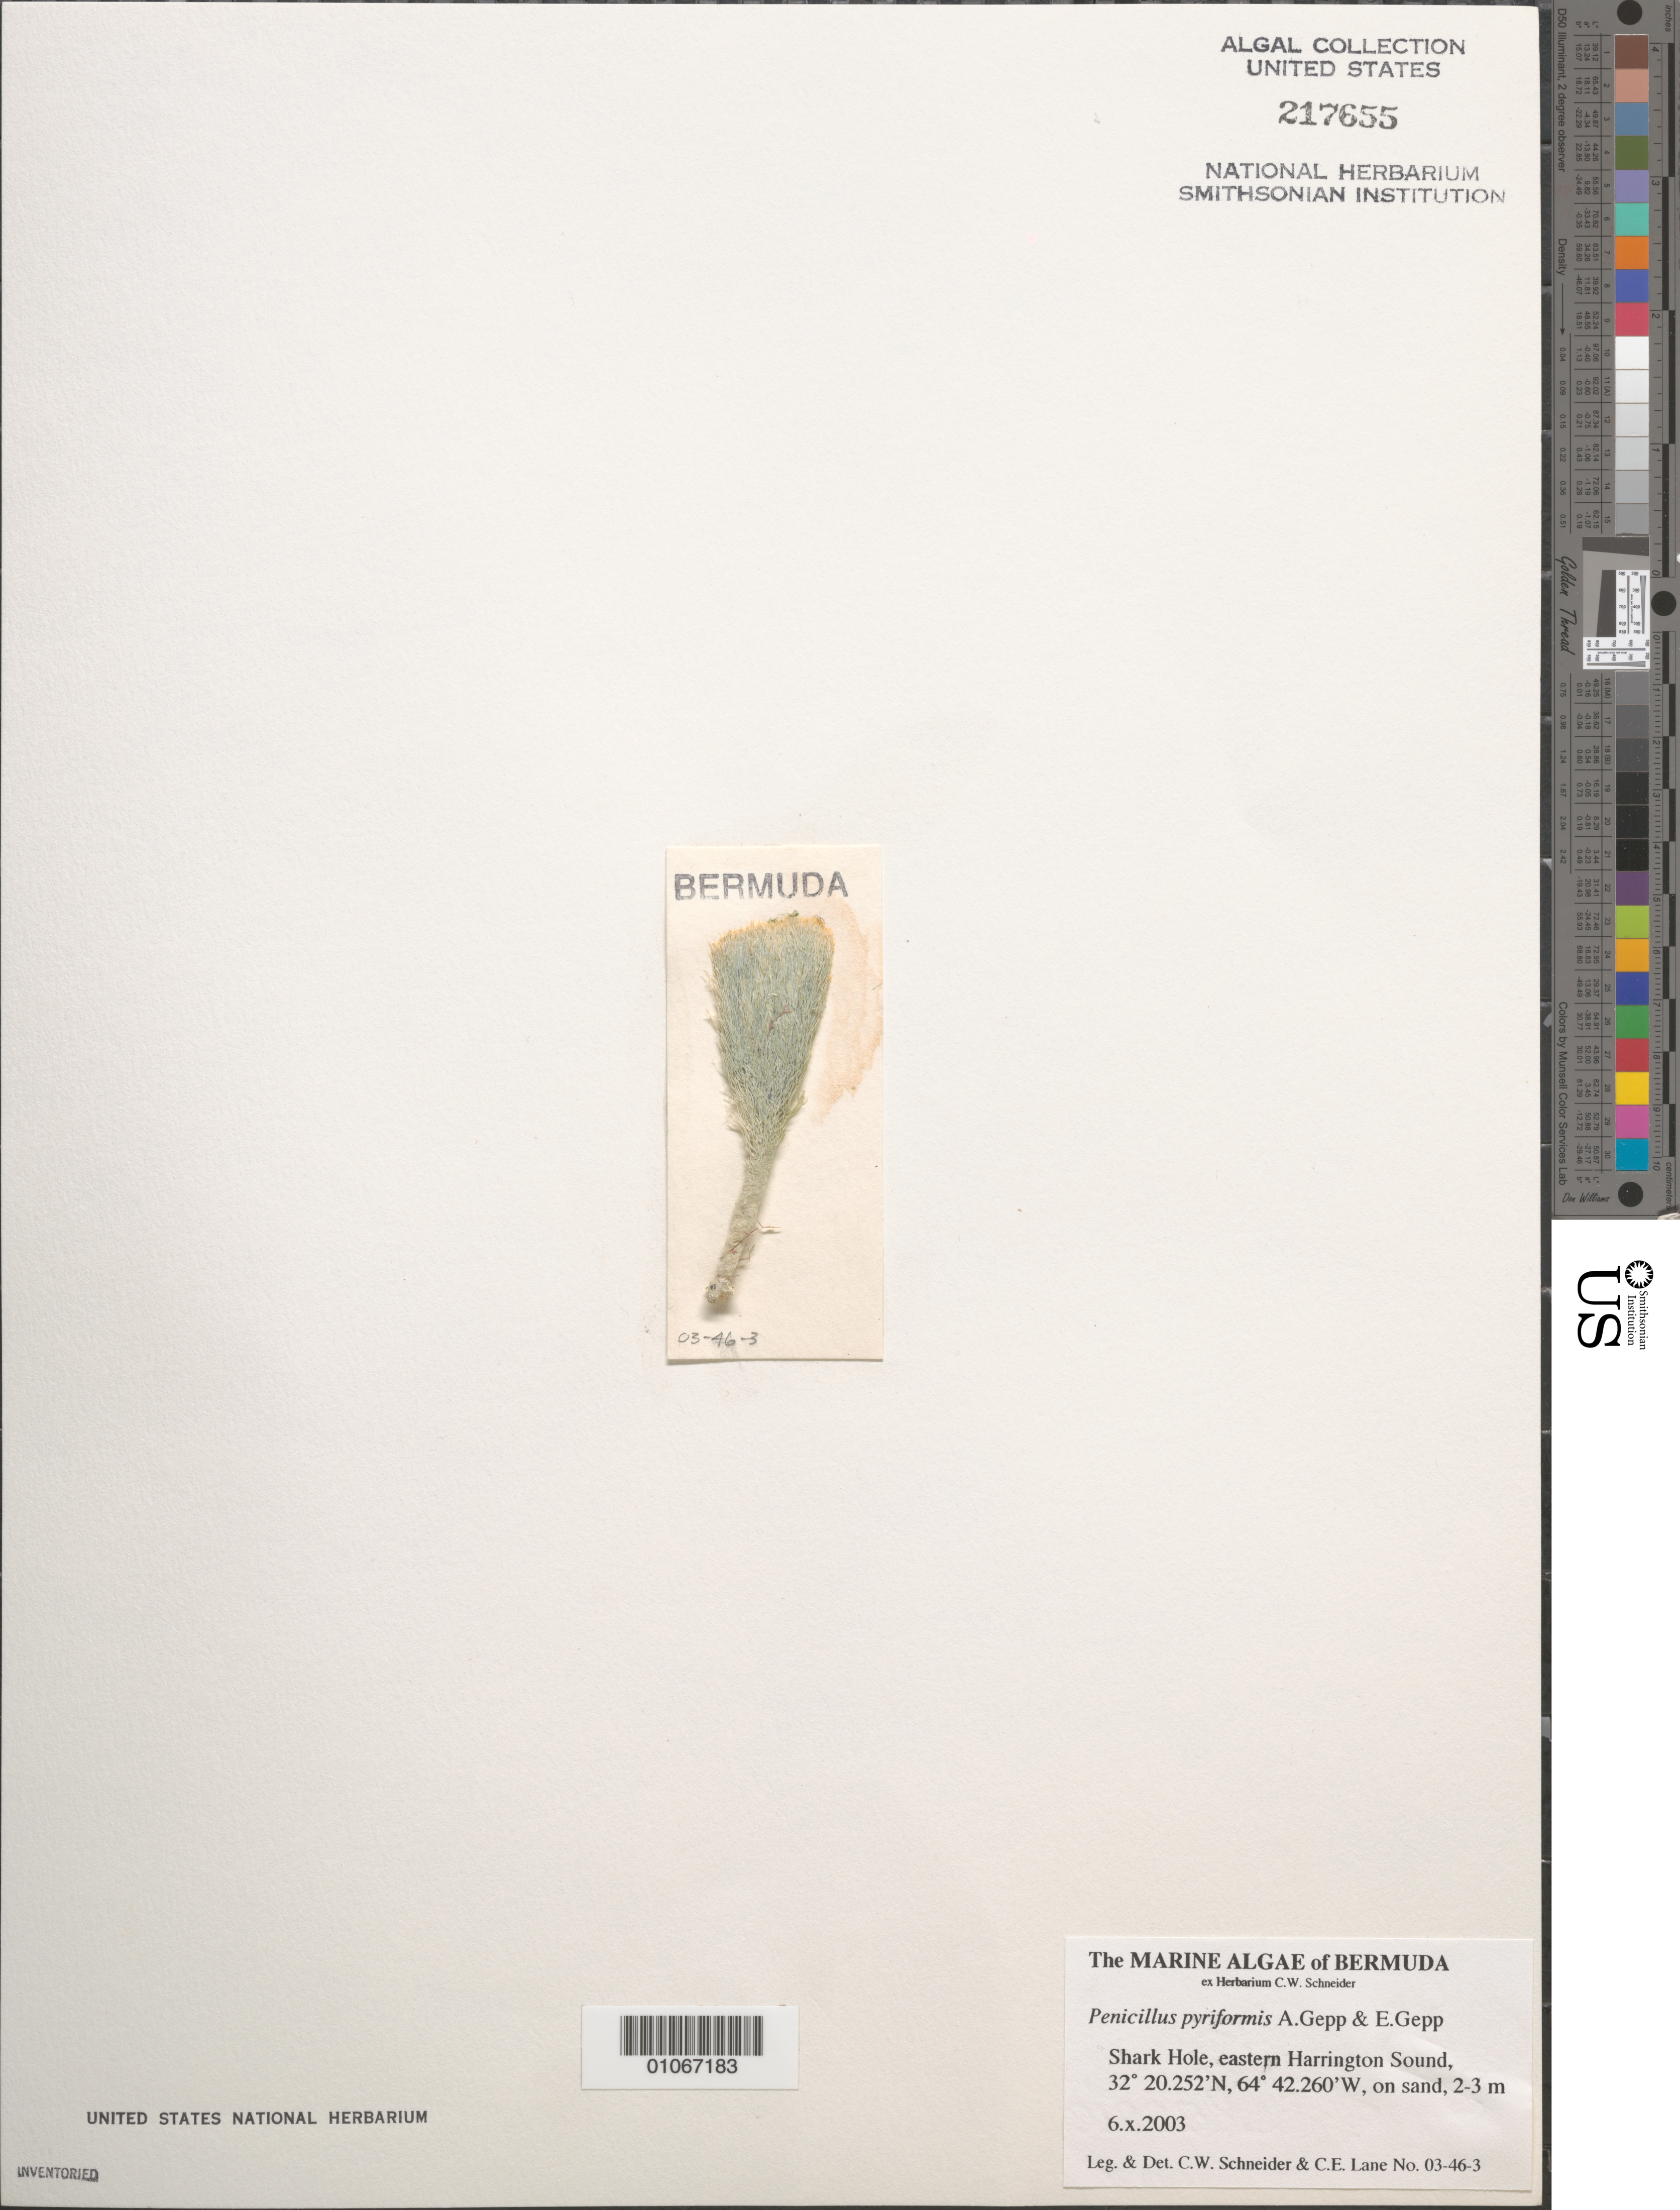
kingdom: Plantae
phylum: Chlorophyta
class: Ulvophyceae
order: Bryopsidales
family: Udoteaceae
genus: Penicillus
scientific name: Penicillus pyriformis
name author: A. Gepp & E. Gepp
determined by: Schneider, C. W.; Lane, C. E.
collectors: C. W. Schneider & C. E. Lane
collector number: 03-46-3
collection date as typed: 06 Oct 2003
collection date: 2003-10-06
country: Bermuda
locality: Shark Hole, eastern Harrington Sound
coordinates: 32 20.252'N, 64 42.260'W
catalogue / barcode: US 217655